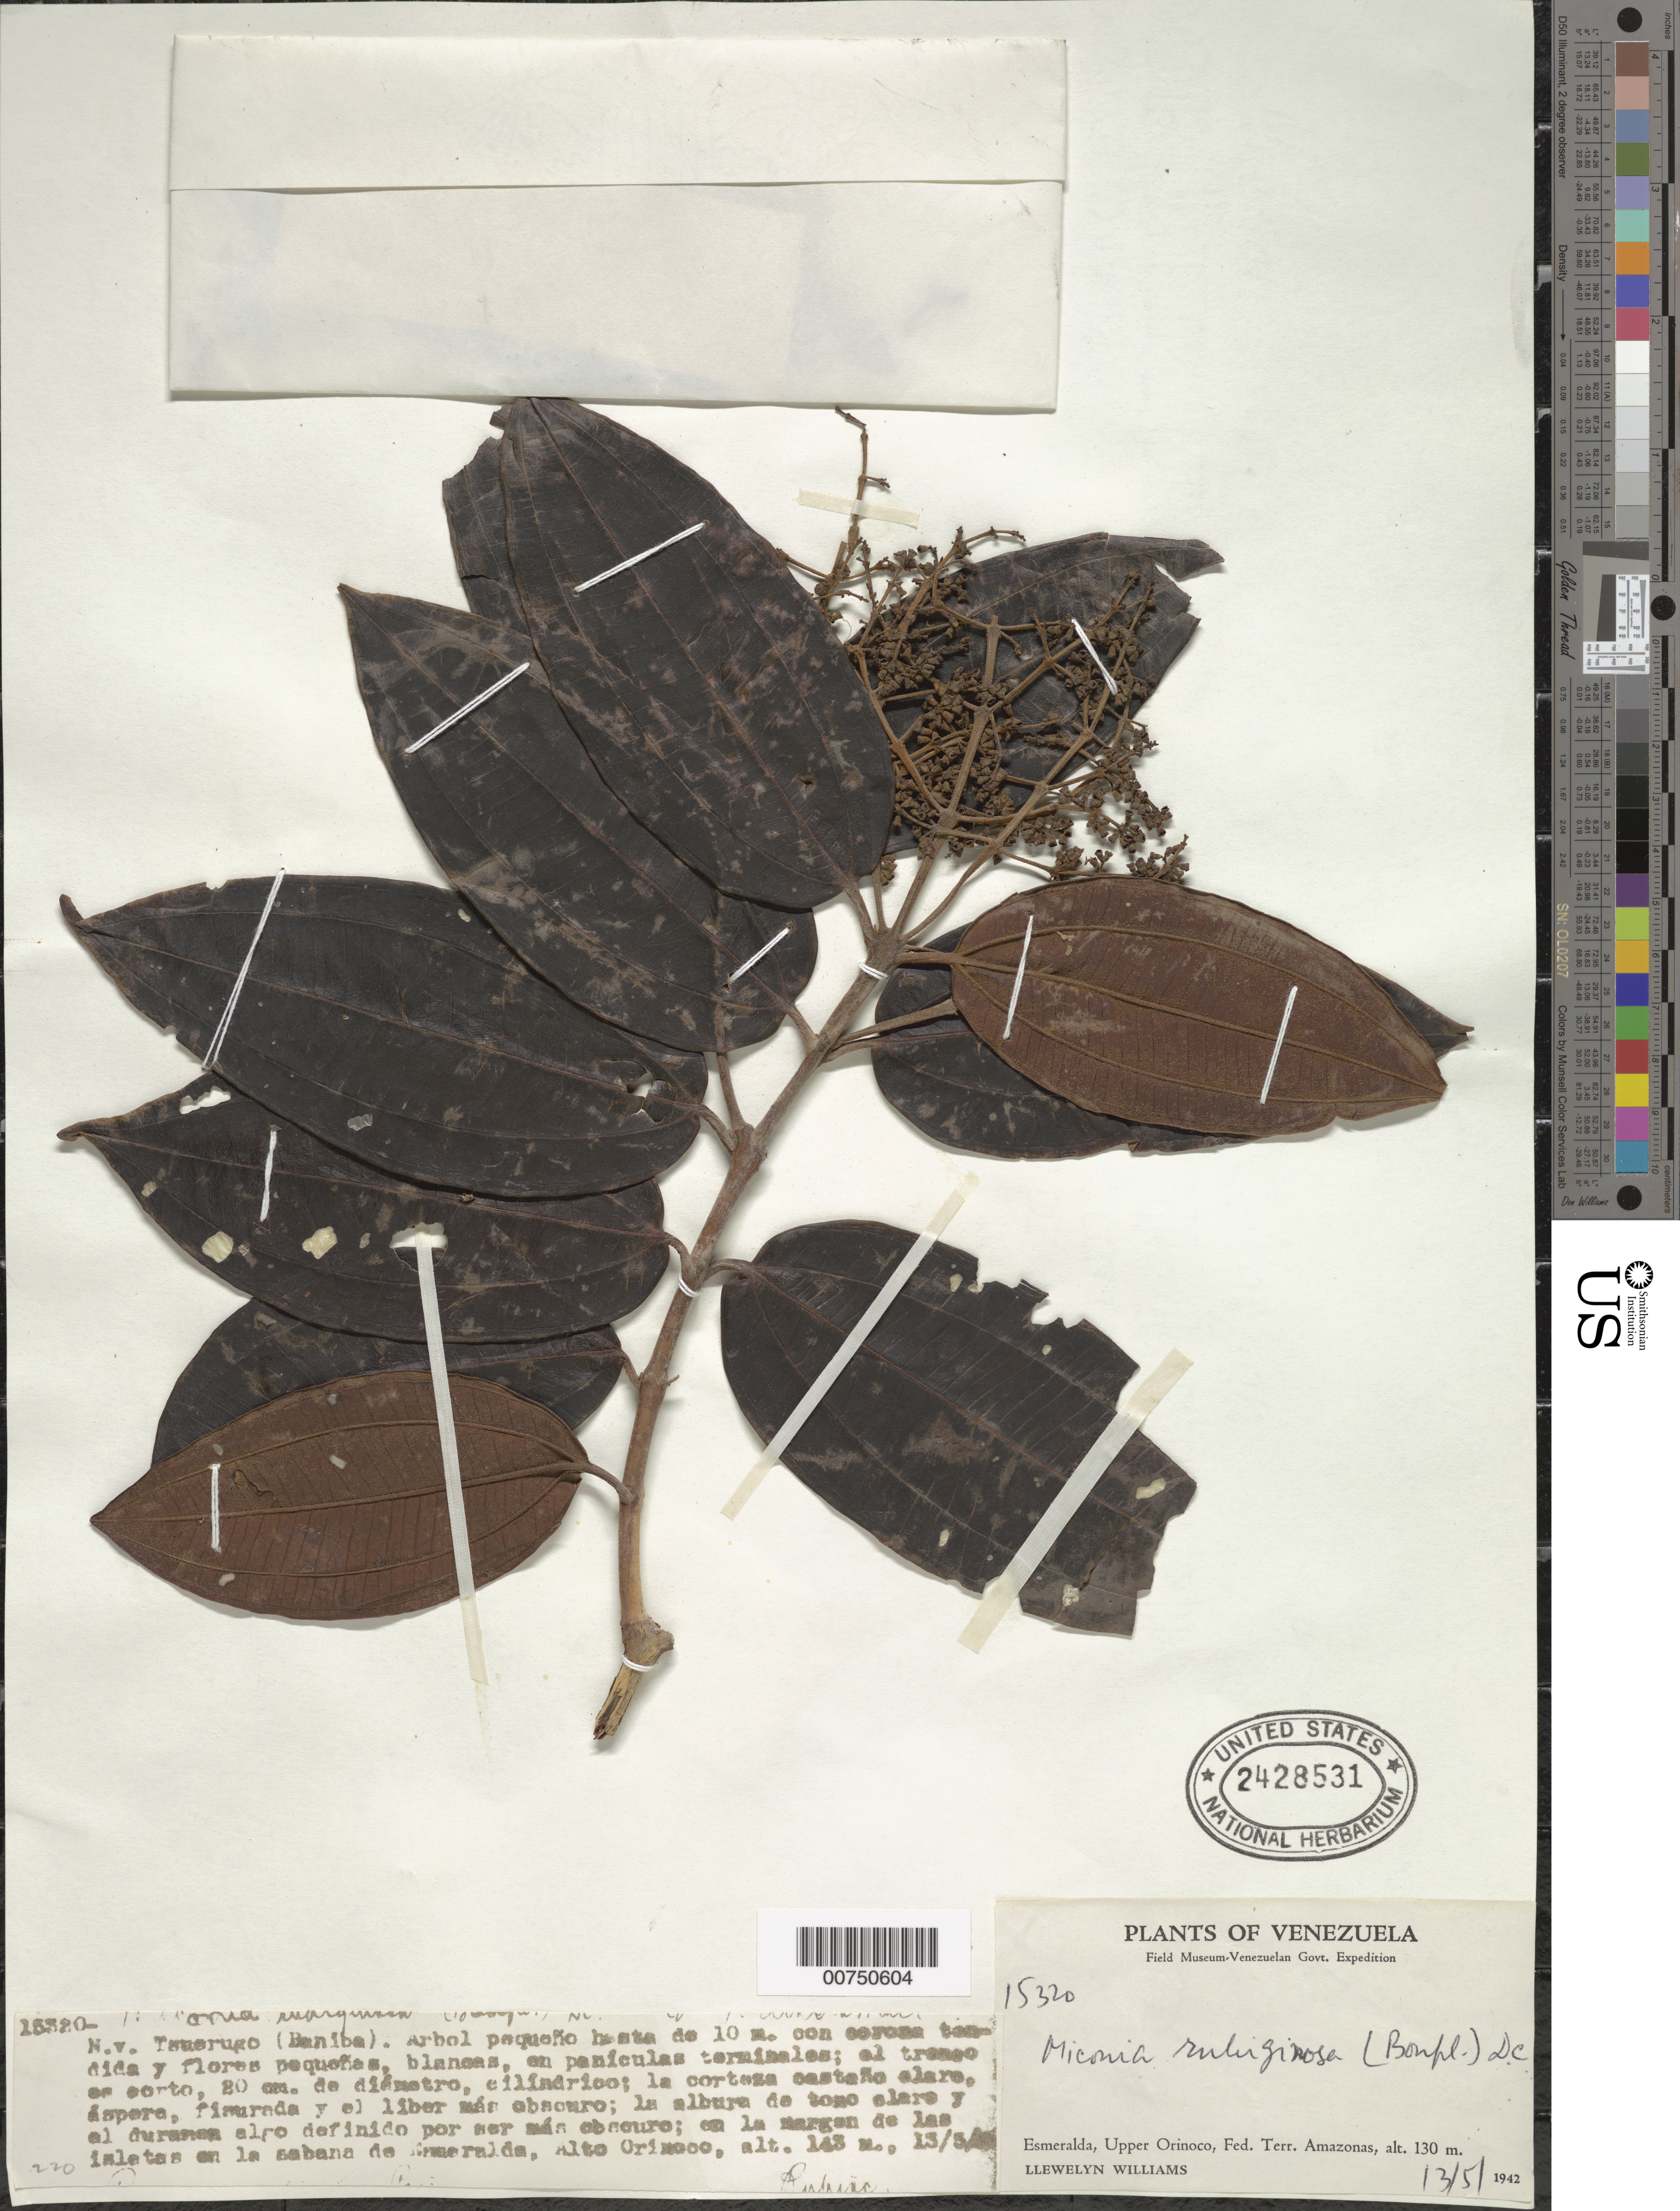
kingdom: Plantae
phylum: Tracheophyta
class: Magnoliopsida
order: Myrtales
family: Melastomataceae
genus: Miconia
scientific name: Miconia phaeophylla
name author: Triana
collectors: Ll. Williams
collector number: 15320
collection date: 1942-05-13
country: Venezuela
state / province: Amazonas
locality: Esmeralda, Upper Orinoco, Fed. Terr. Amazonas. Alto Orinoco.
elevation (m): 130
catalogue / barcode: US 2428531